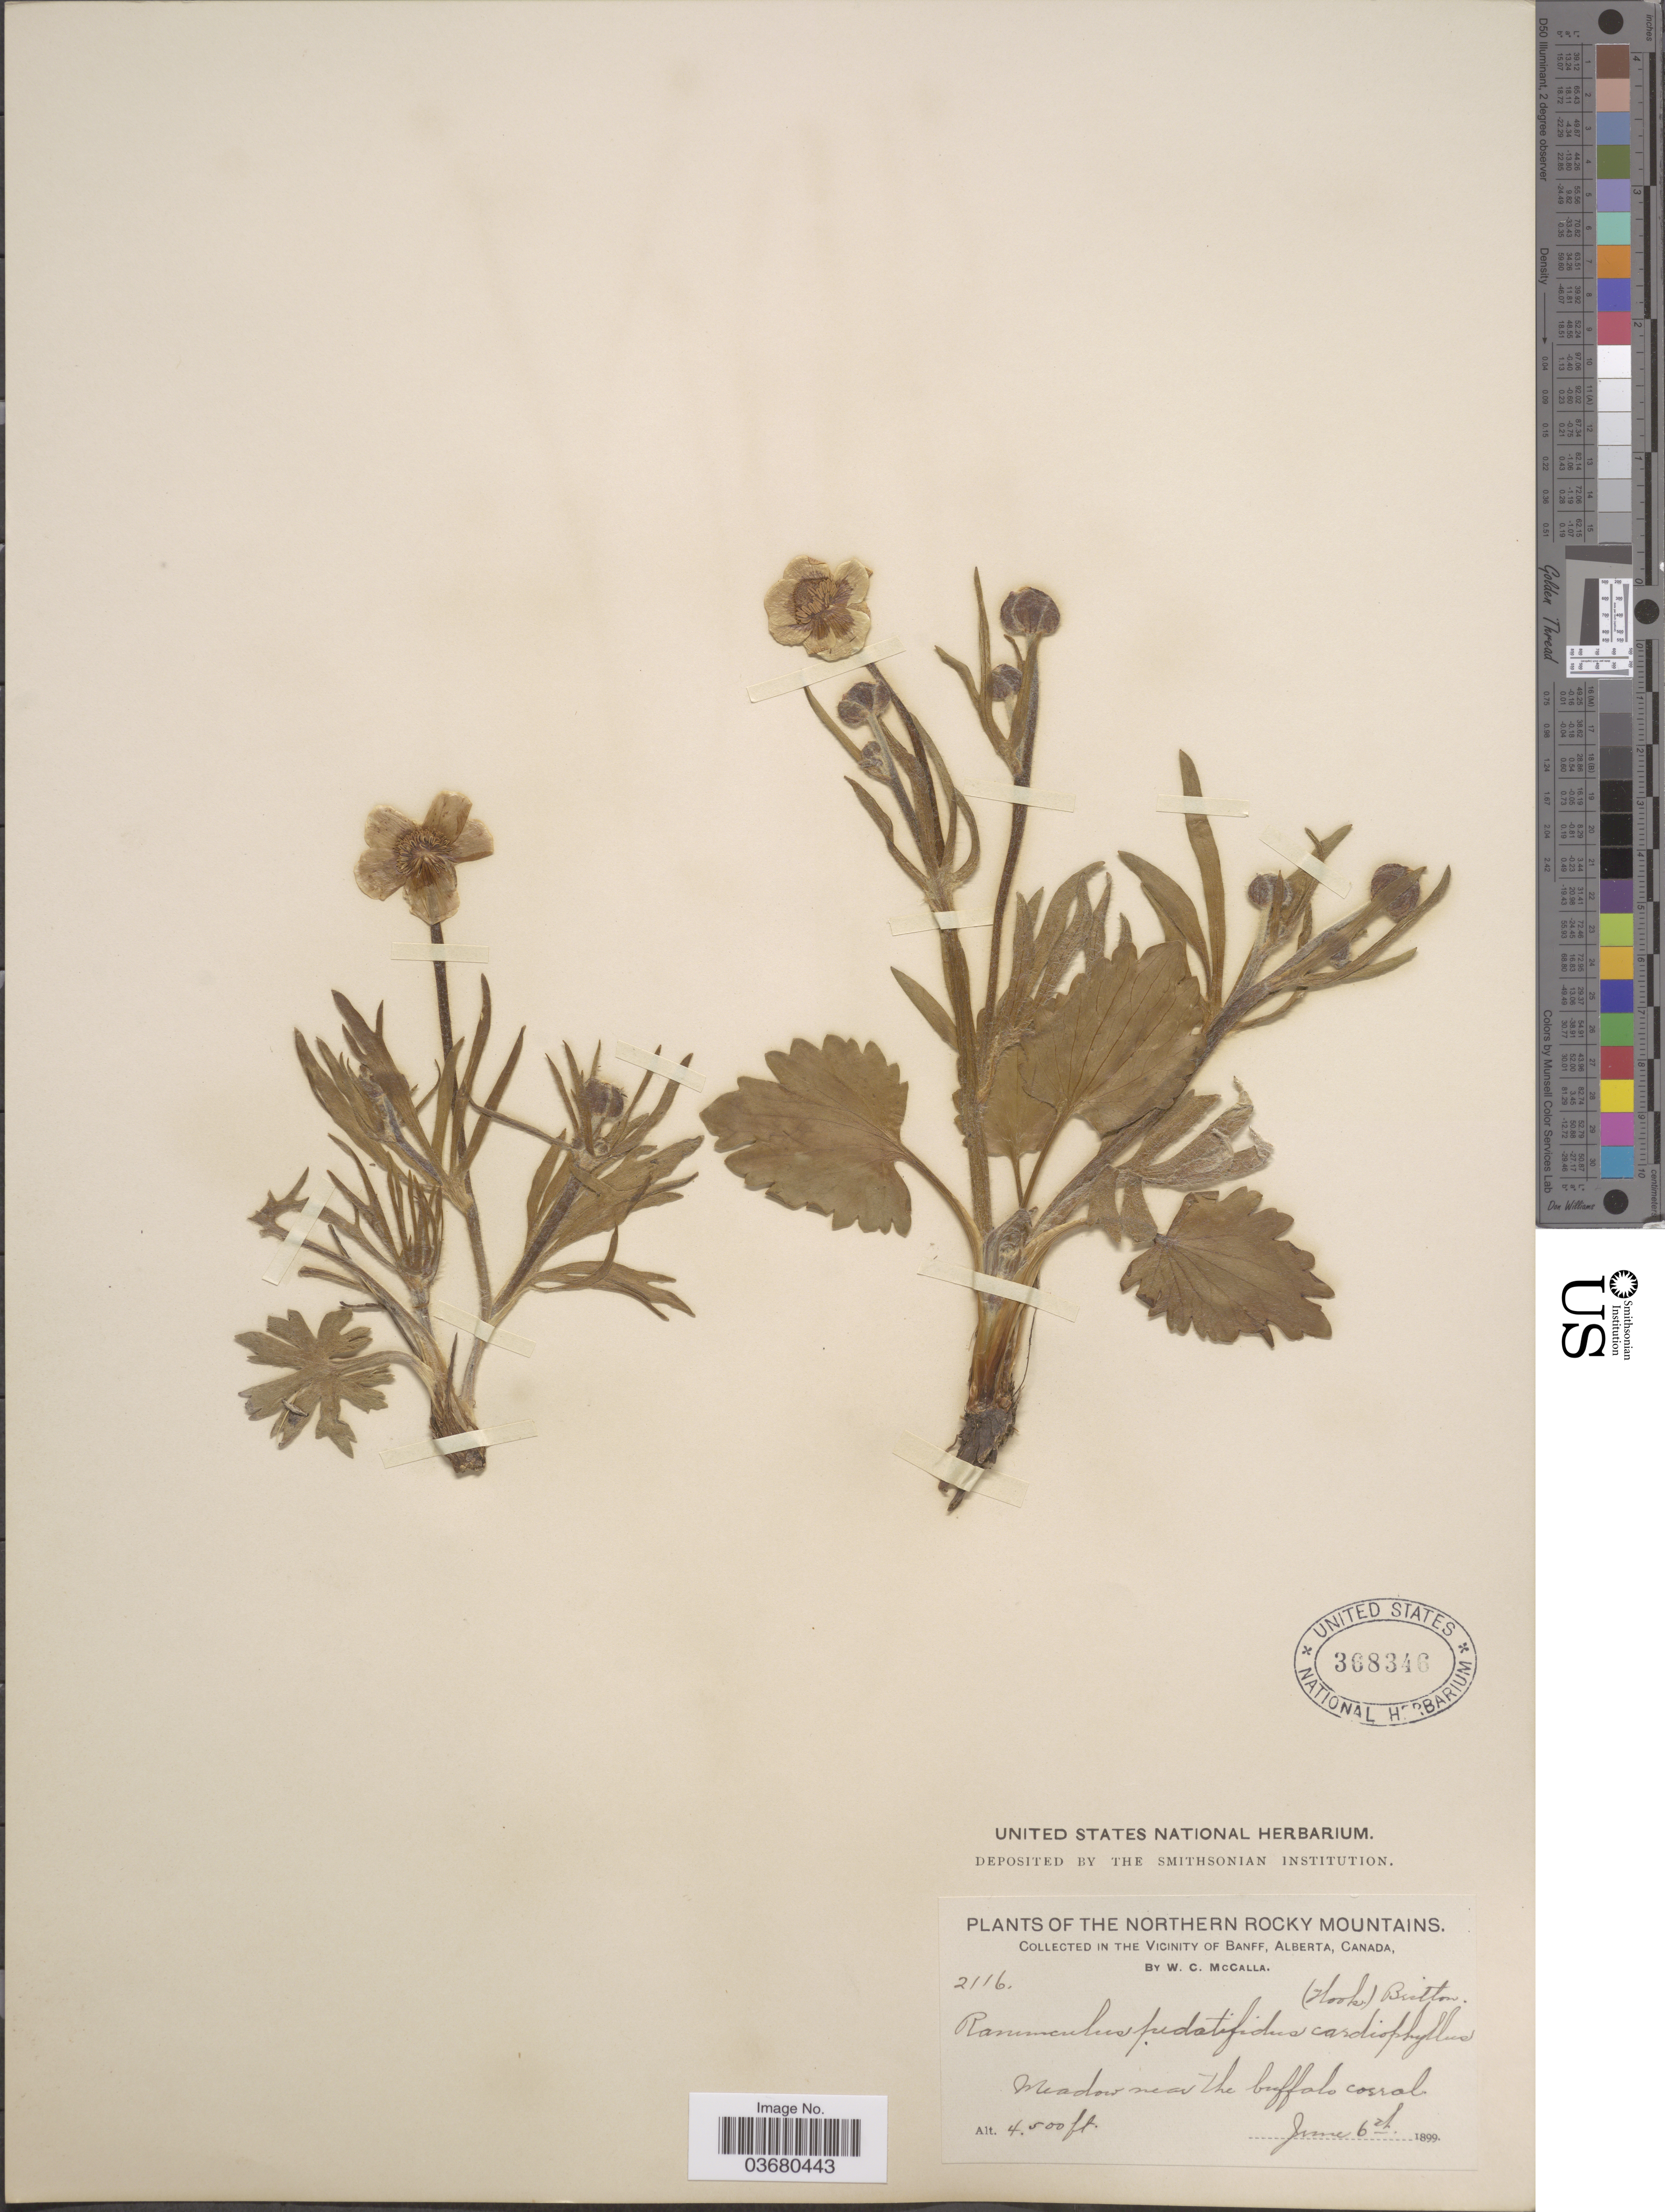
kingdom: Plantae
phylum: Tracheophyta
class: Magnoliopsida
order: Ranunculales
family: Ranunculaceae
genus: Ranunculus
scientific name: Ranunculus cardiophyllus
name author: Hook.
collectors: W. McCalla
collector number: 2116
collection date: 1899-06-06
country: Canada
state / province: Alberta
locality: The Northern Rocky Mountains. In the Vicinity of Banff. Meadow near the buffalo corral.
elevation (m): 1372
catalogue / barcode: US 368346